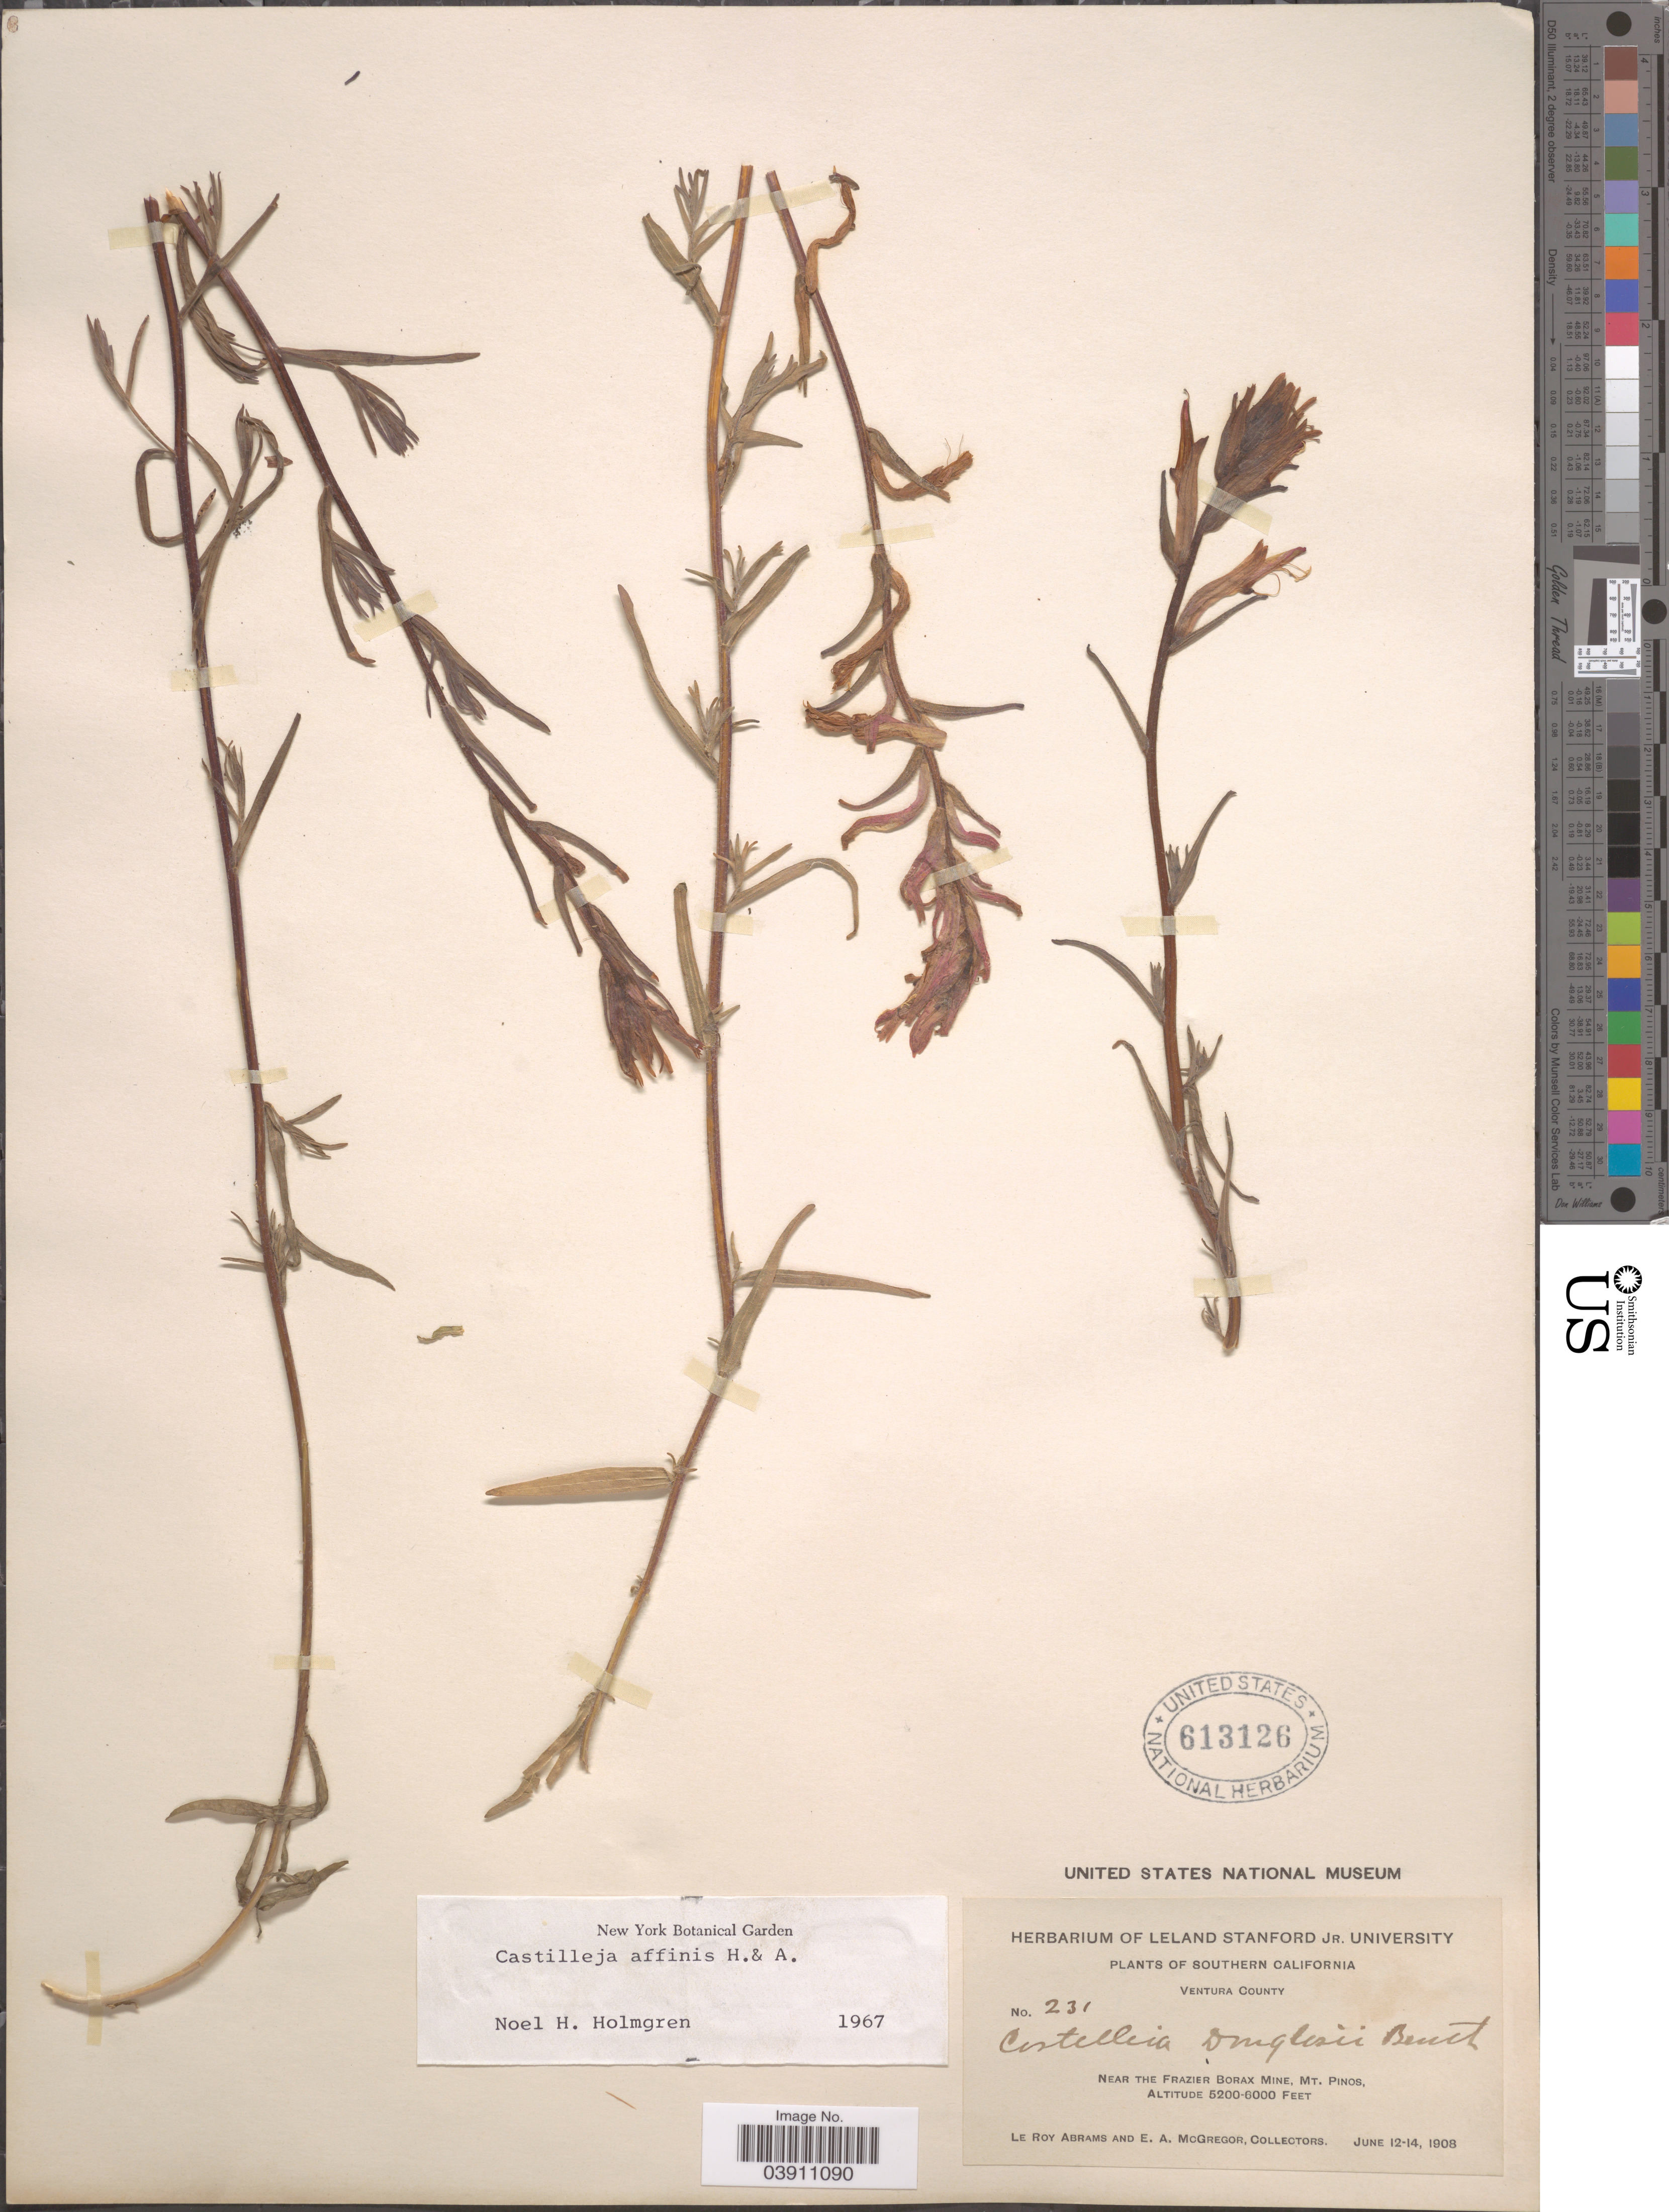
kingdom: Plantae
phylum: Tracheophyta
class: Magnoliopsida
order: Lamiales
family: Orobanchaceae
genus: Castilleja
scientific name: Castilleja affinis subsp. neglecta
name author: (Zeile) T.I. Chuang & Heckard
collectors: L. Abrams & E. A. McGregor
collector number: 231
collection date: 1908-06-12/1908-06-14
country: United States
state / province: California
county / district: Ventura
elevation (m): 1585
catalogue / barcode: US 613126